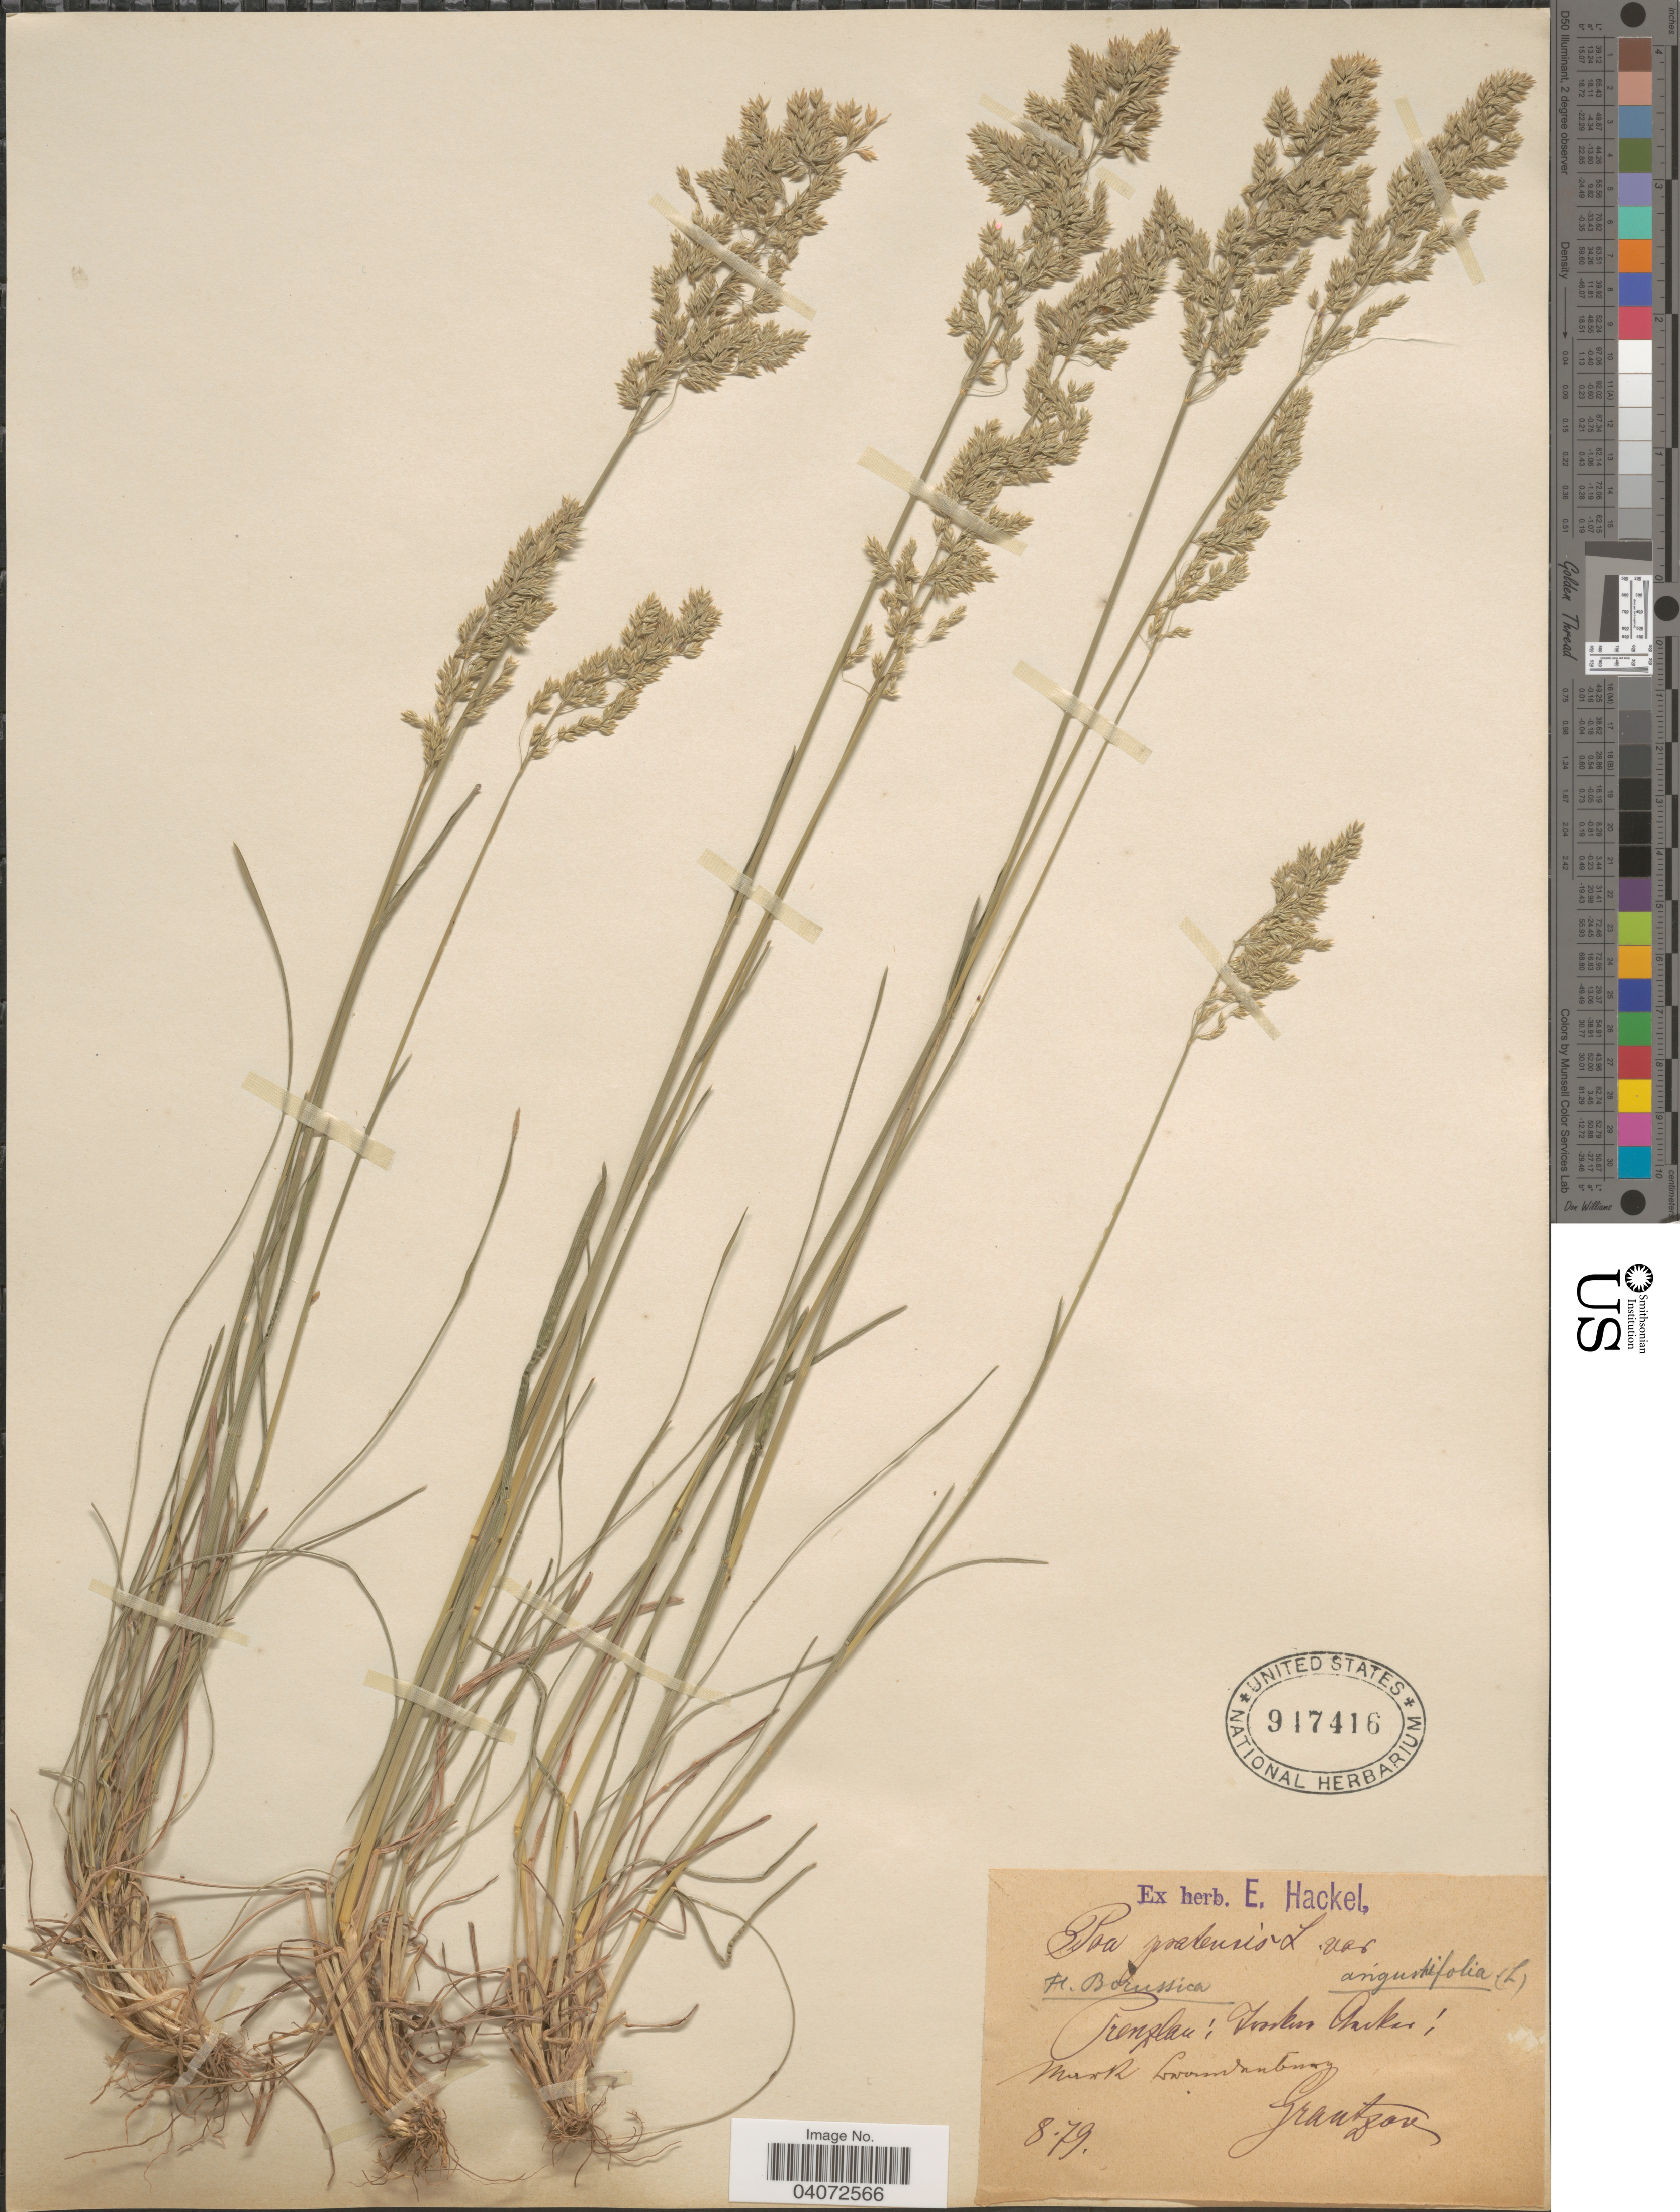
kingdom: Plantae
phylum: Tracheophyta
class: Liliopsida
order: Poales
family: Poaceae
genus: Poa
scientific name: Poa pratensis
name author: L.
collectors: Grantzow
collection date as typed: Transcribed d/m/y: /8/79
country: Germany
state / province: Brandenburg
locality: Prenzlau: Ivokin Aniken. Mark Ladenburg.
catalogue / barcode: US 947416